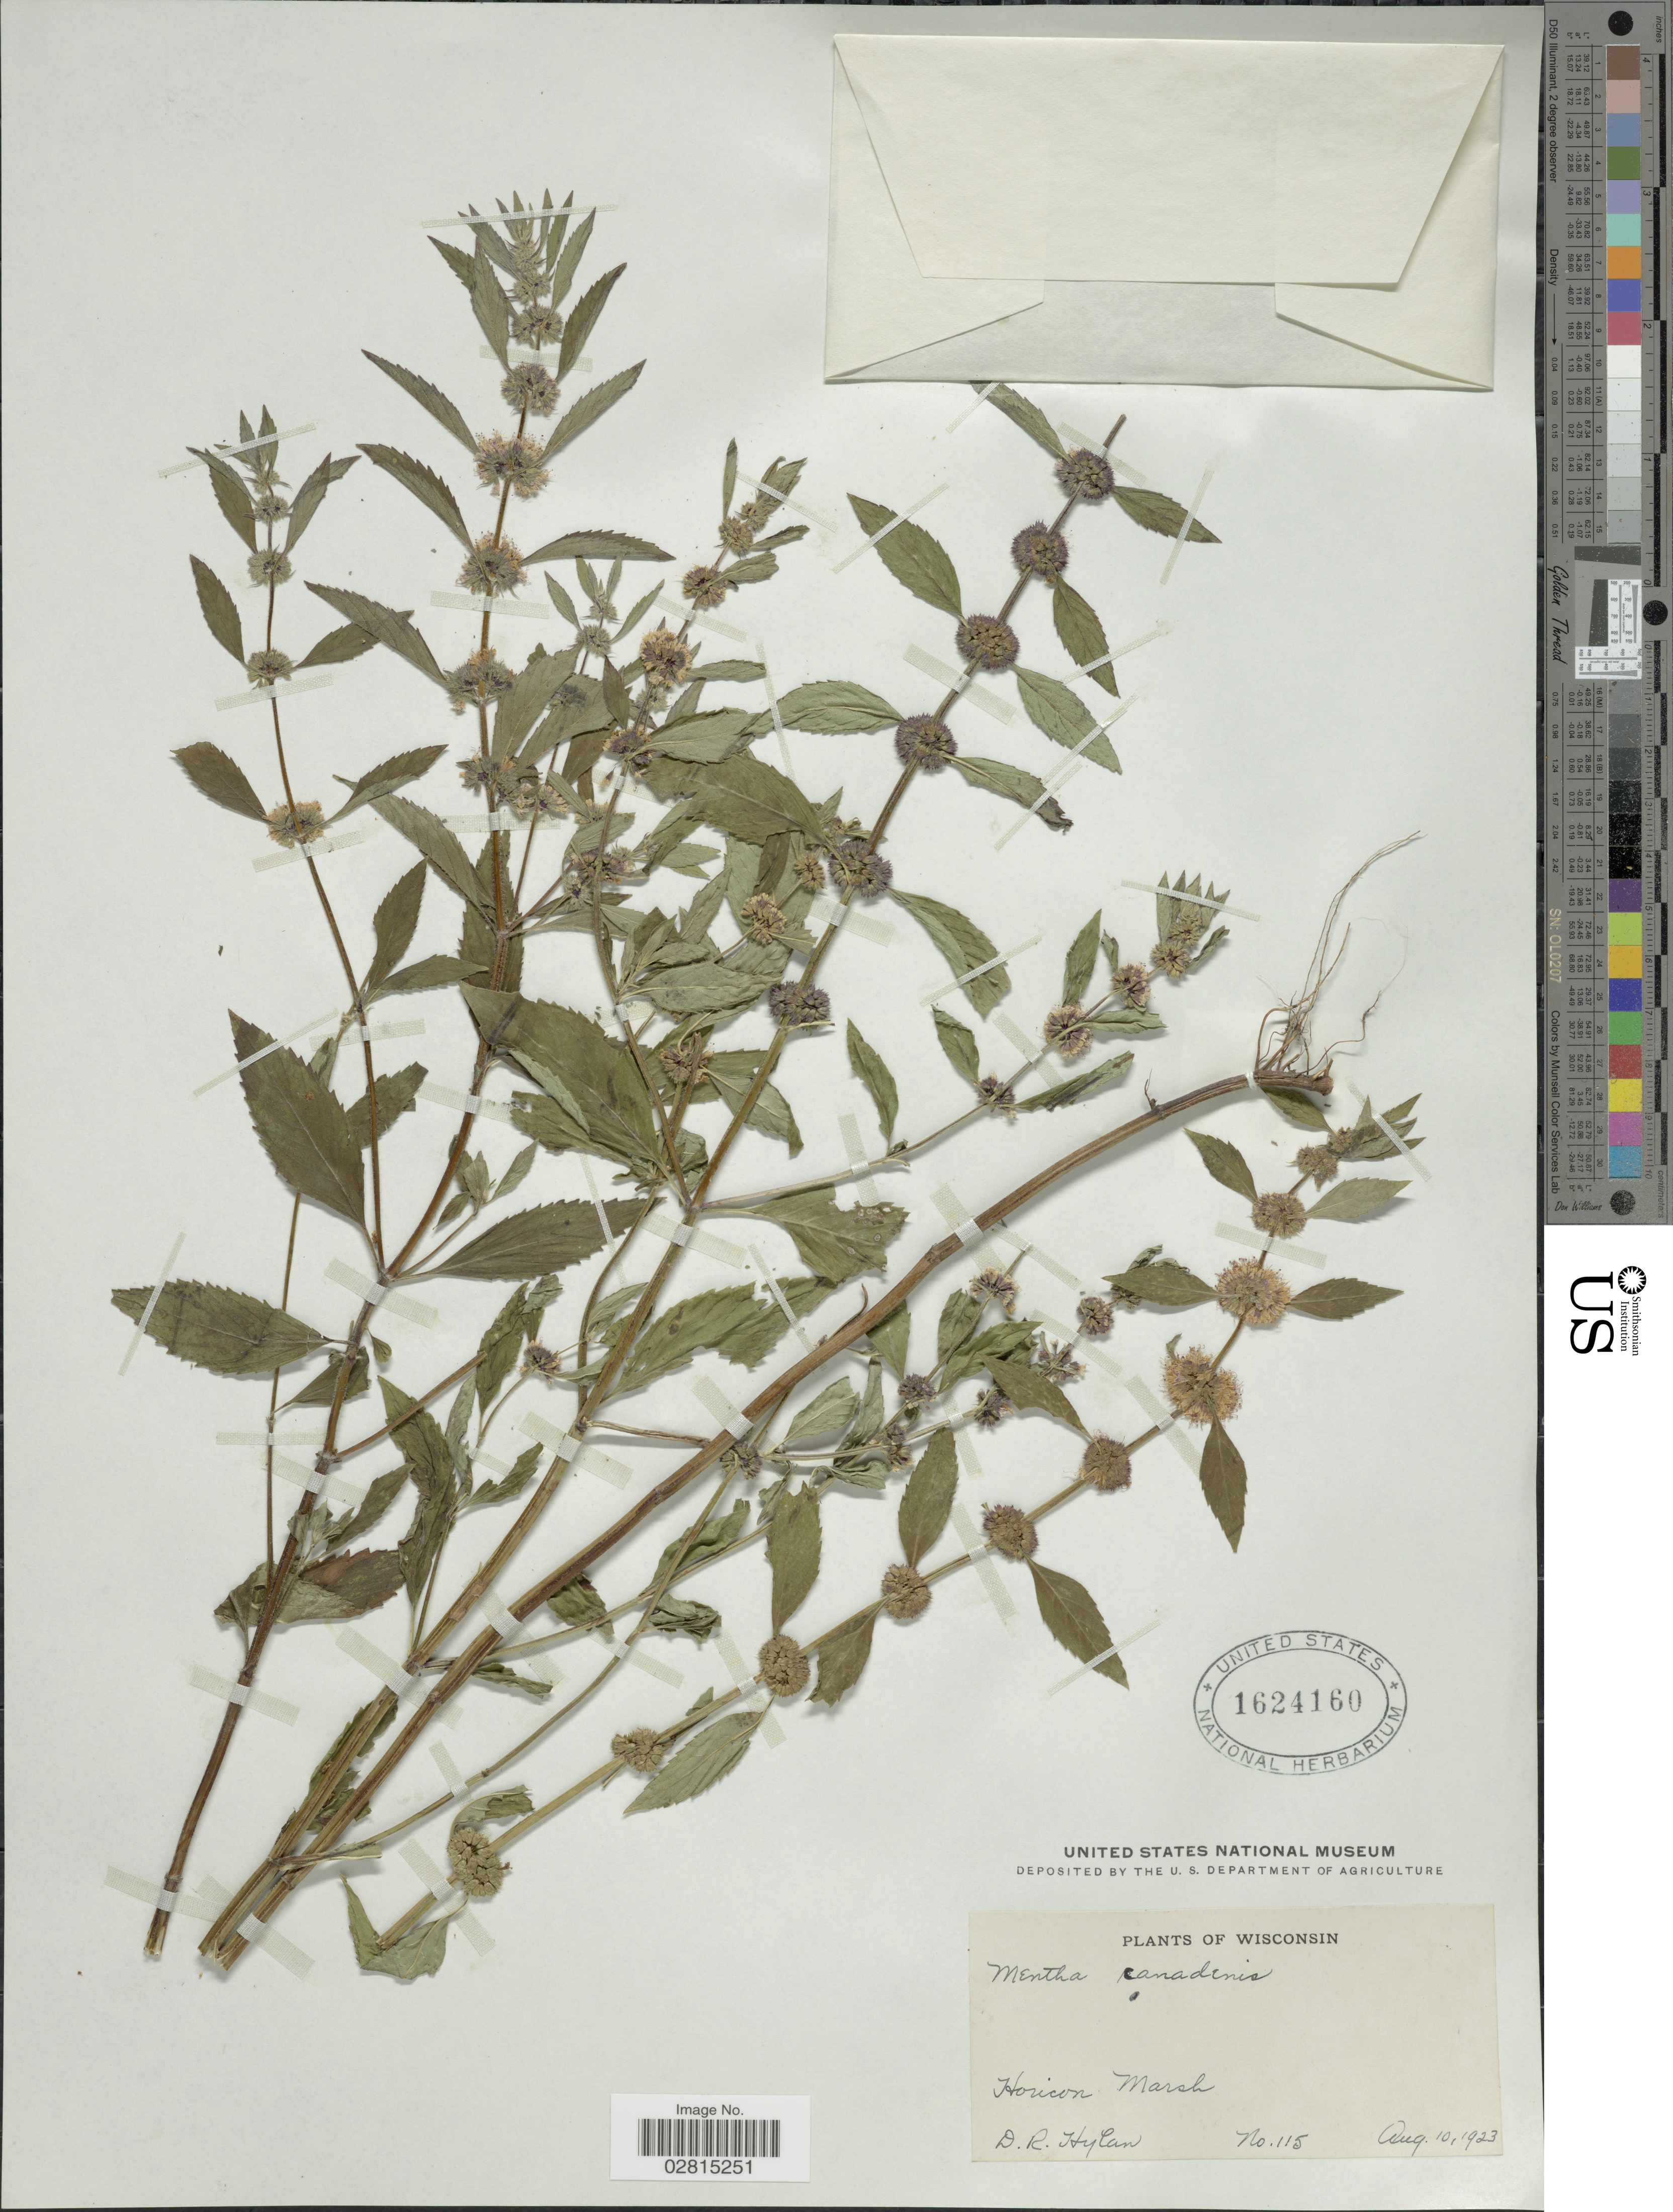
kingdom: Plantae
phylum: Tracheophyta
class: Magnoliopsida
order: Lamiales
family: Lamiaceae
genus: Mentha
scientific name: Mentha canadensis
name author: L.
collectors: D. Hylan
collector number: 115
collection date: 1923-08-10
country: United States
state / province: Wisconsin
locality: Horicon Marsh.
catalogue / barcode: US 1624160